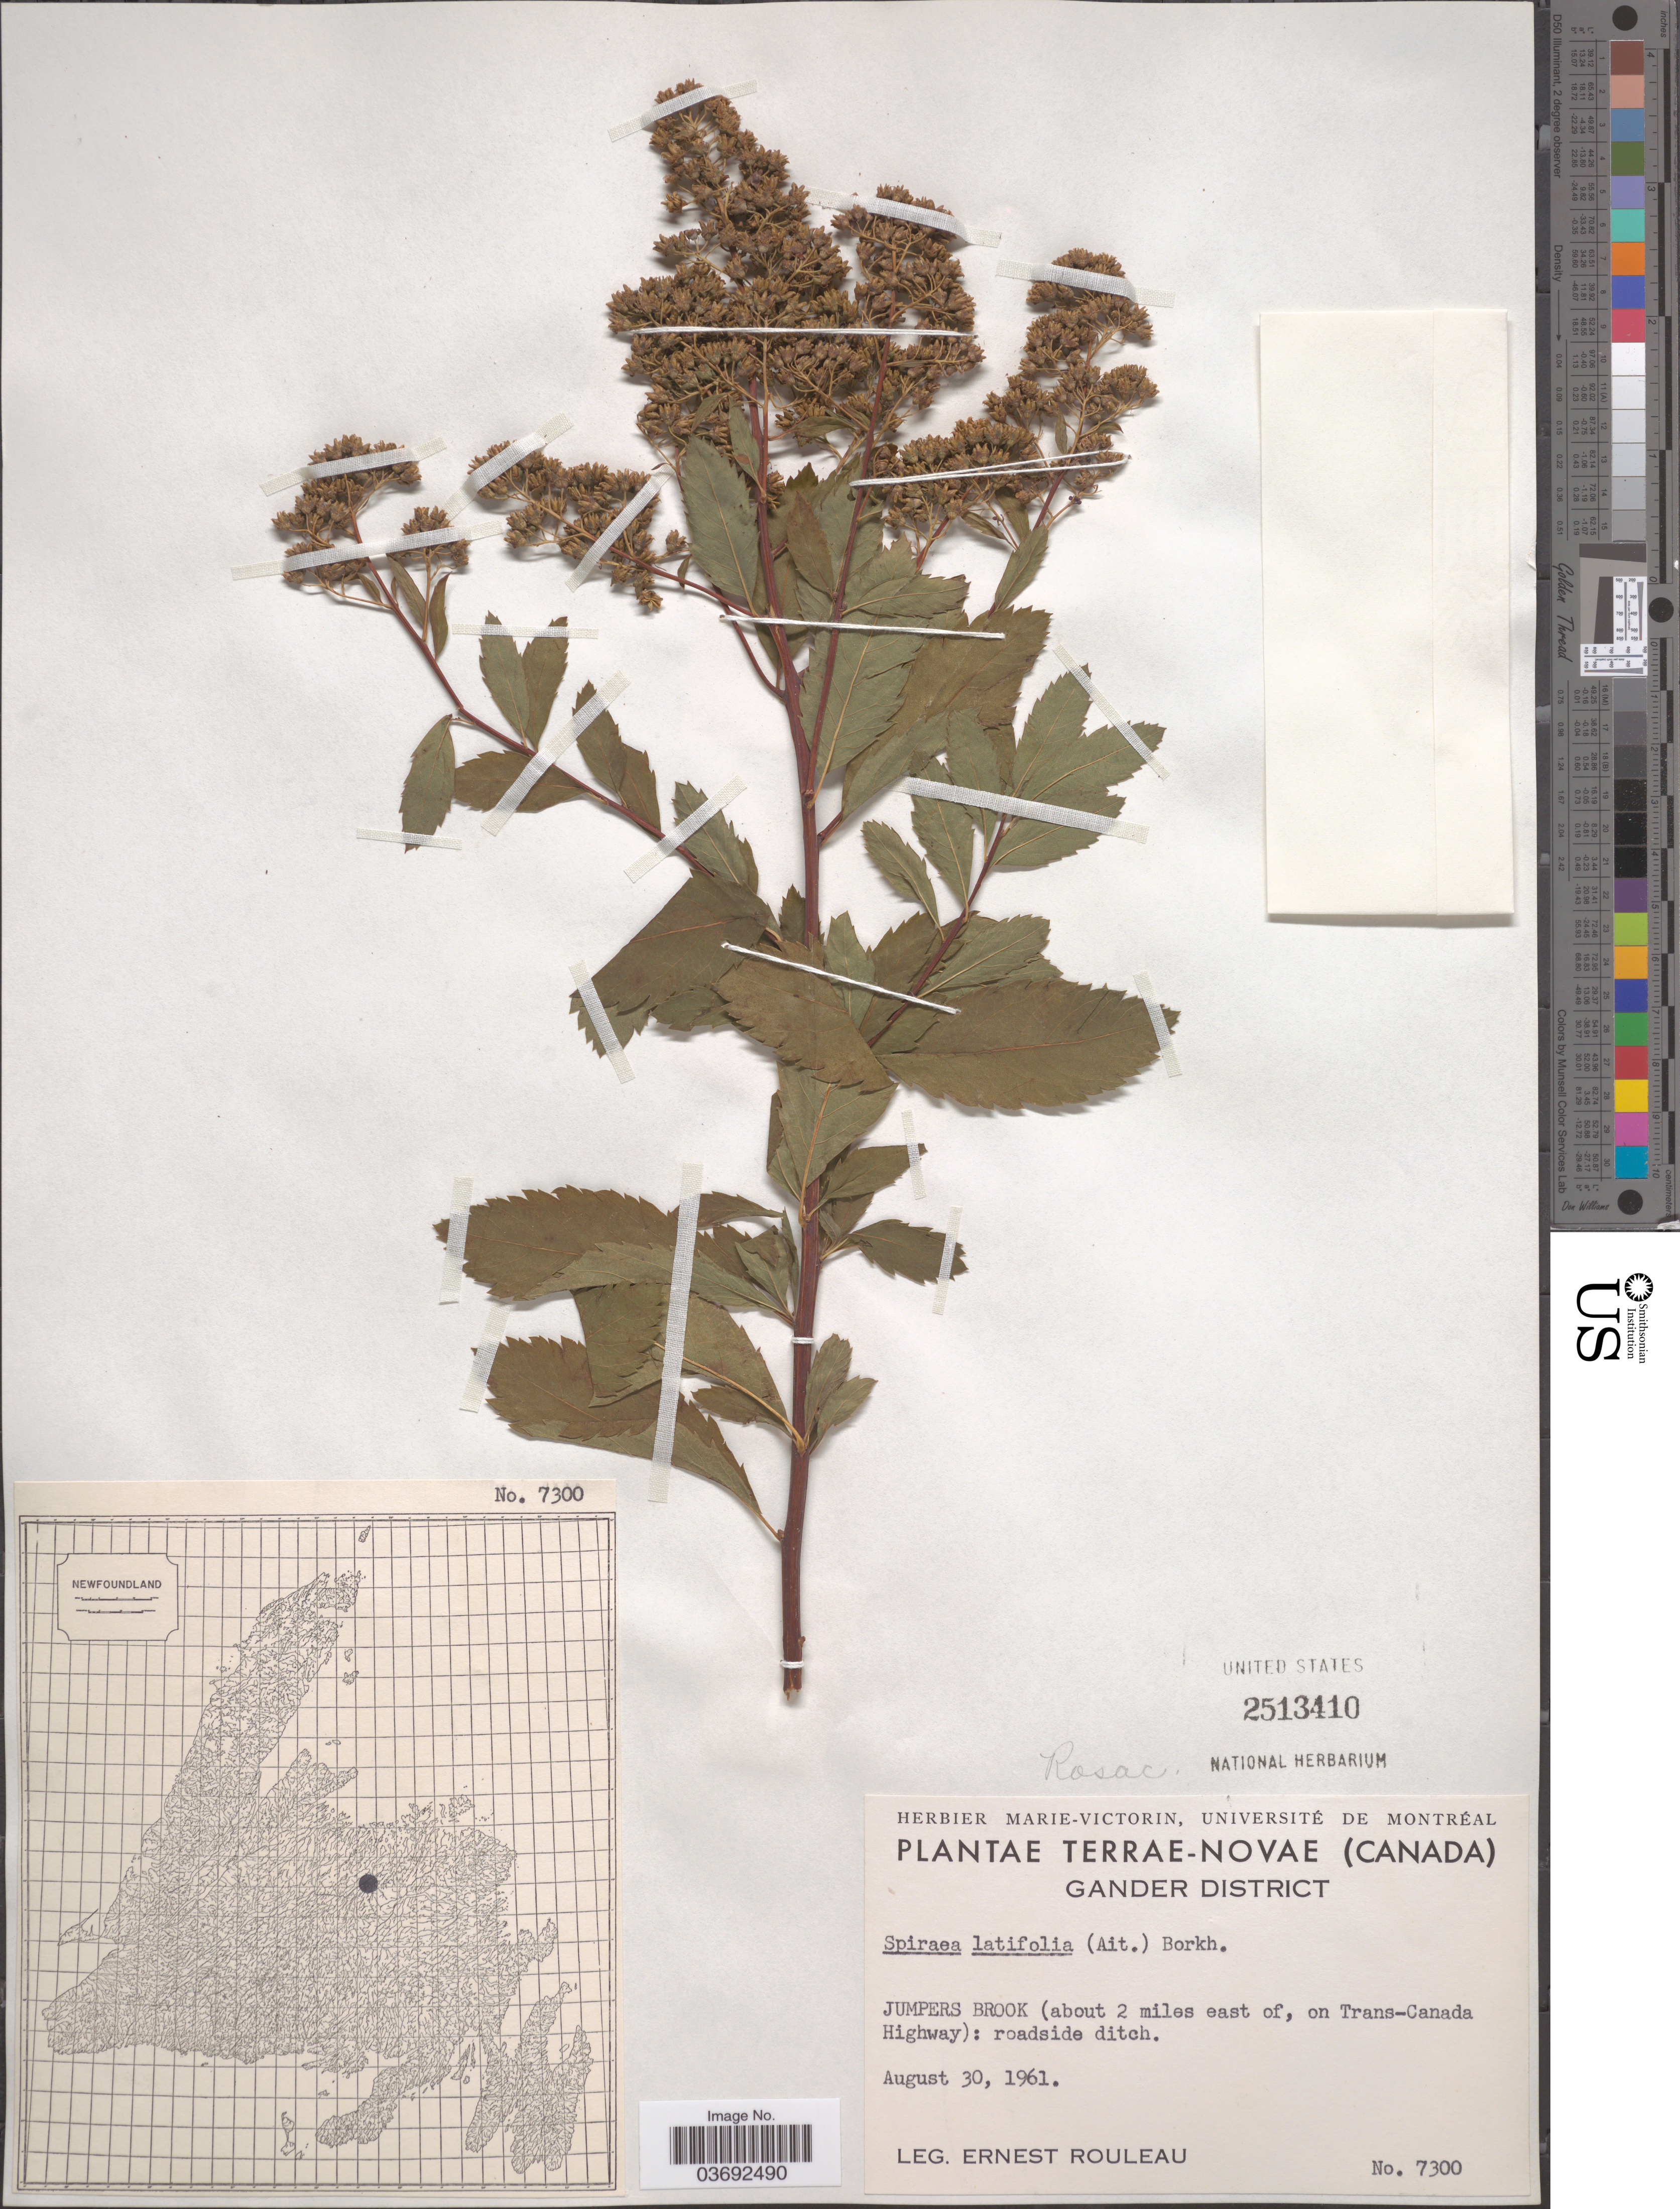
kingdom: Plantae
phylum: Tracheophyta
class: Magnoliopsida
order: Rosales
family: Rosaceae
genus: Spiraea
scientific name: Spiraea latifolia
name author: Borkh.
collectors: J. Rouleau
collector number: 7300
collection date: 1961-08-30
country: Canada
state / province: Newfoundland and Labrador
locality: Terrae-Novae. Gander District. Jumpers Brook (about 2 miles east of, on Trans-Canada Highway).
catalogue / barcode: US 2513410